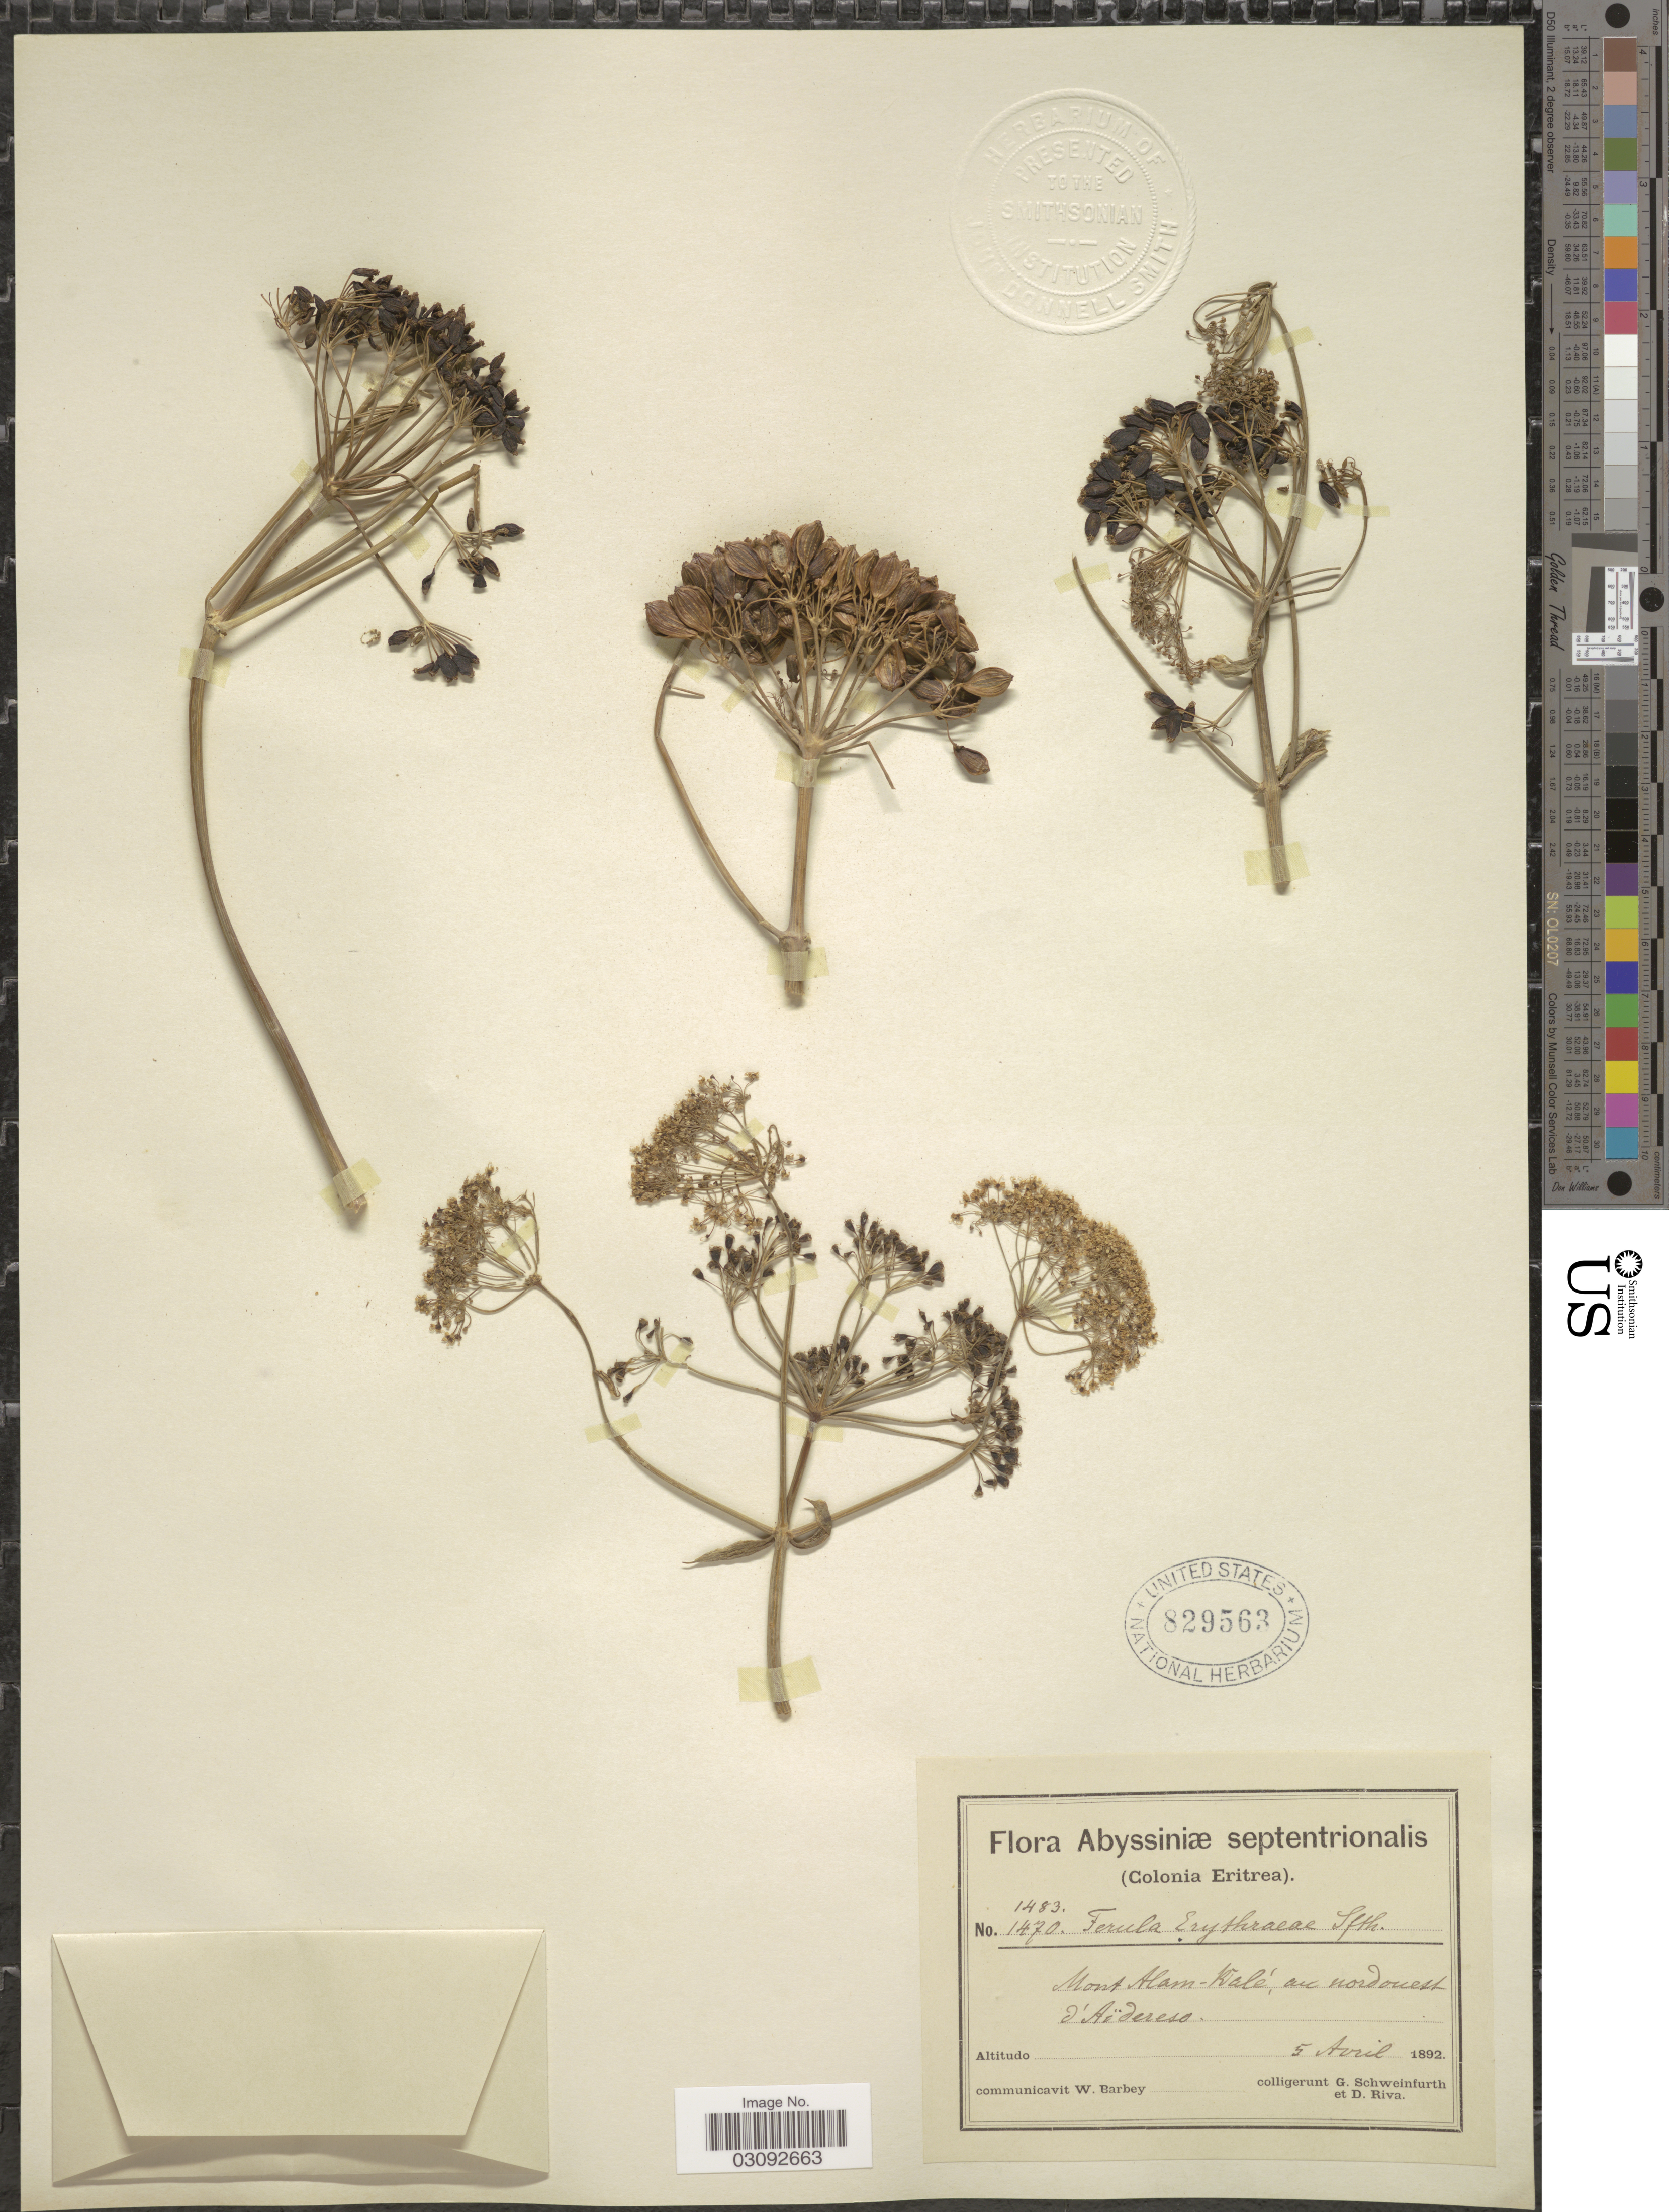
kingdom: Plantae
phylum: Tracheophyta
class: Magnoliopsida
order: Apiales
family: Apiaceae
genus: Ferula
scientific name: Ferula erythraeae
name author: Schweinf. ex Penz.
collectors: G. A. Schweinfurth (herbarium) & D. Riva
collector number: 1483/1470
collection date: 1892-04-05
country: Eritrea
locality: Abyssiniæ septentrionalis. (Colonia Eritrea). Mont Alam-Kalé, au nordouest d'Aïdereso.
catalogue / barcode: US 829563